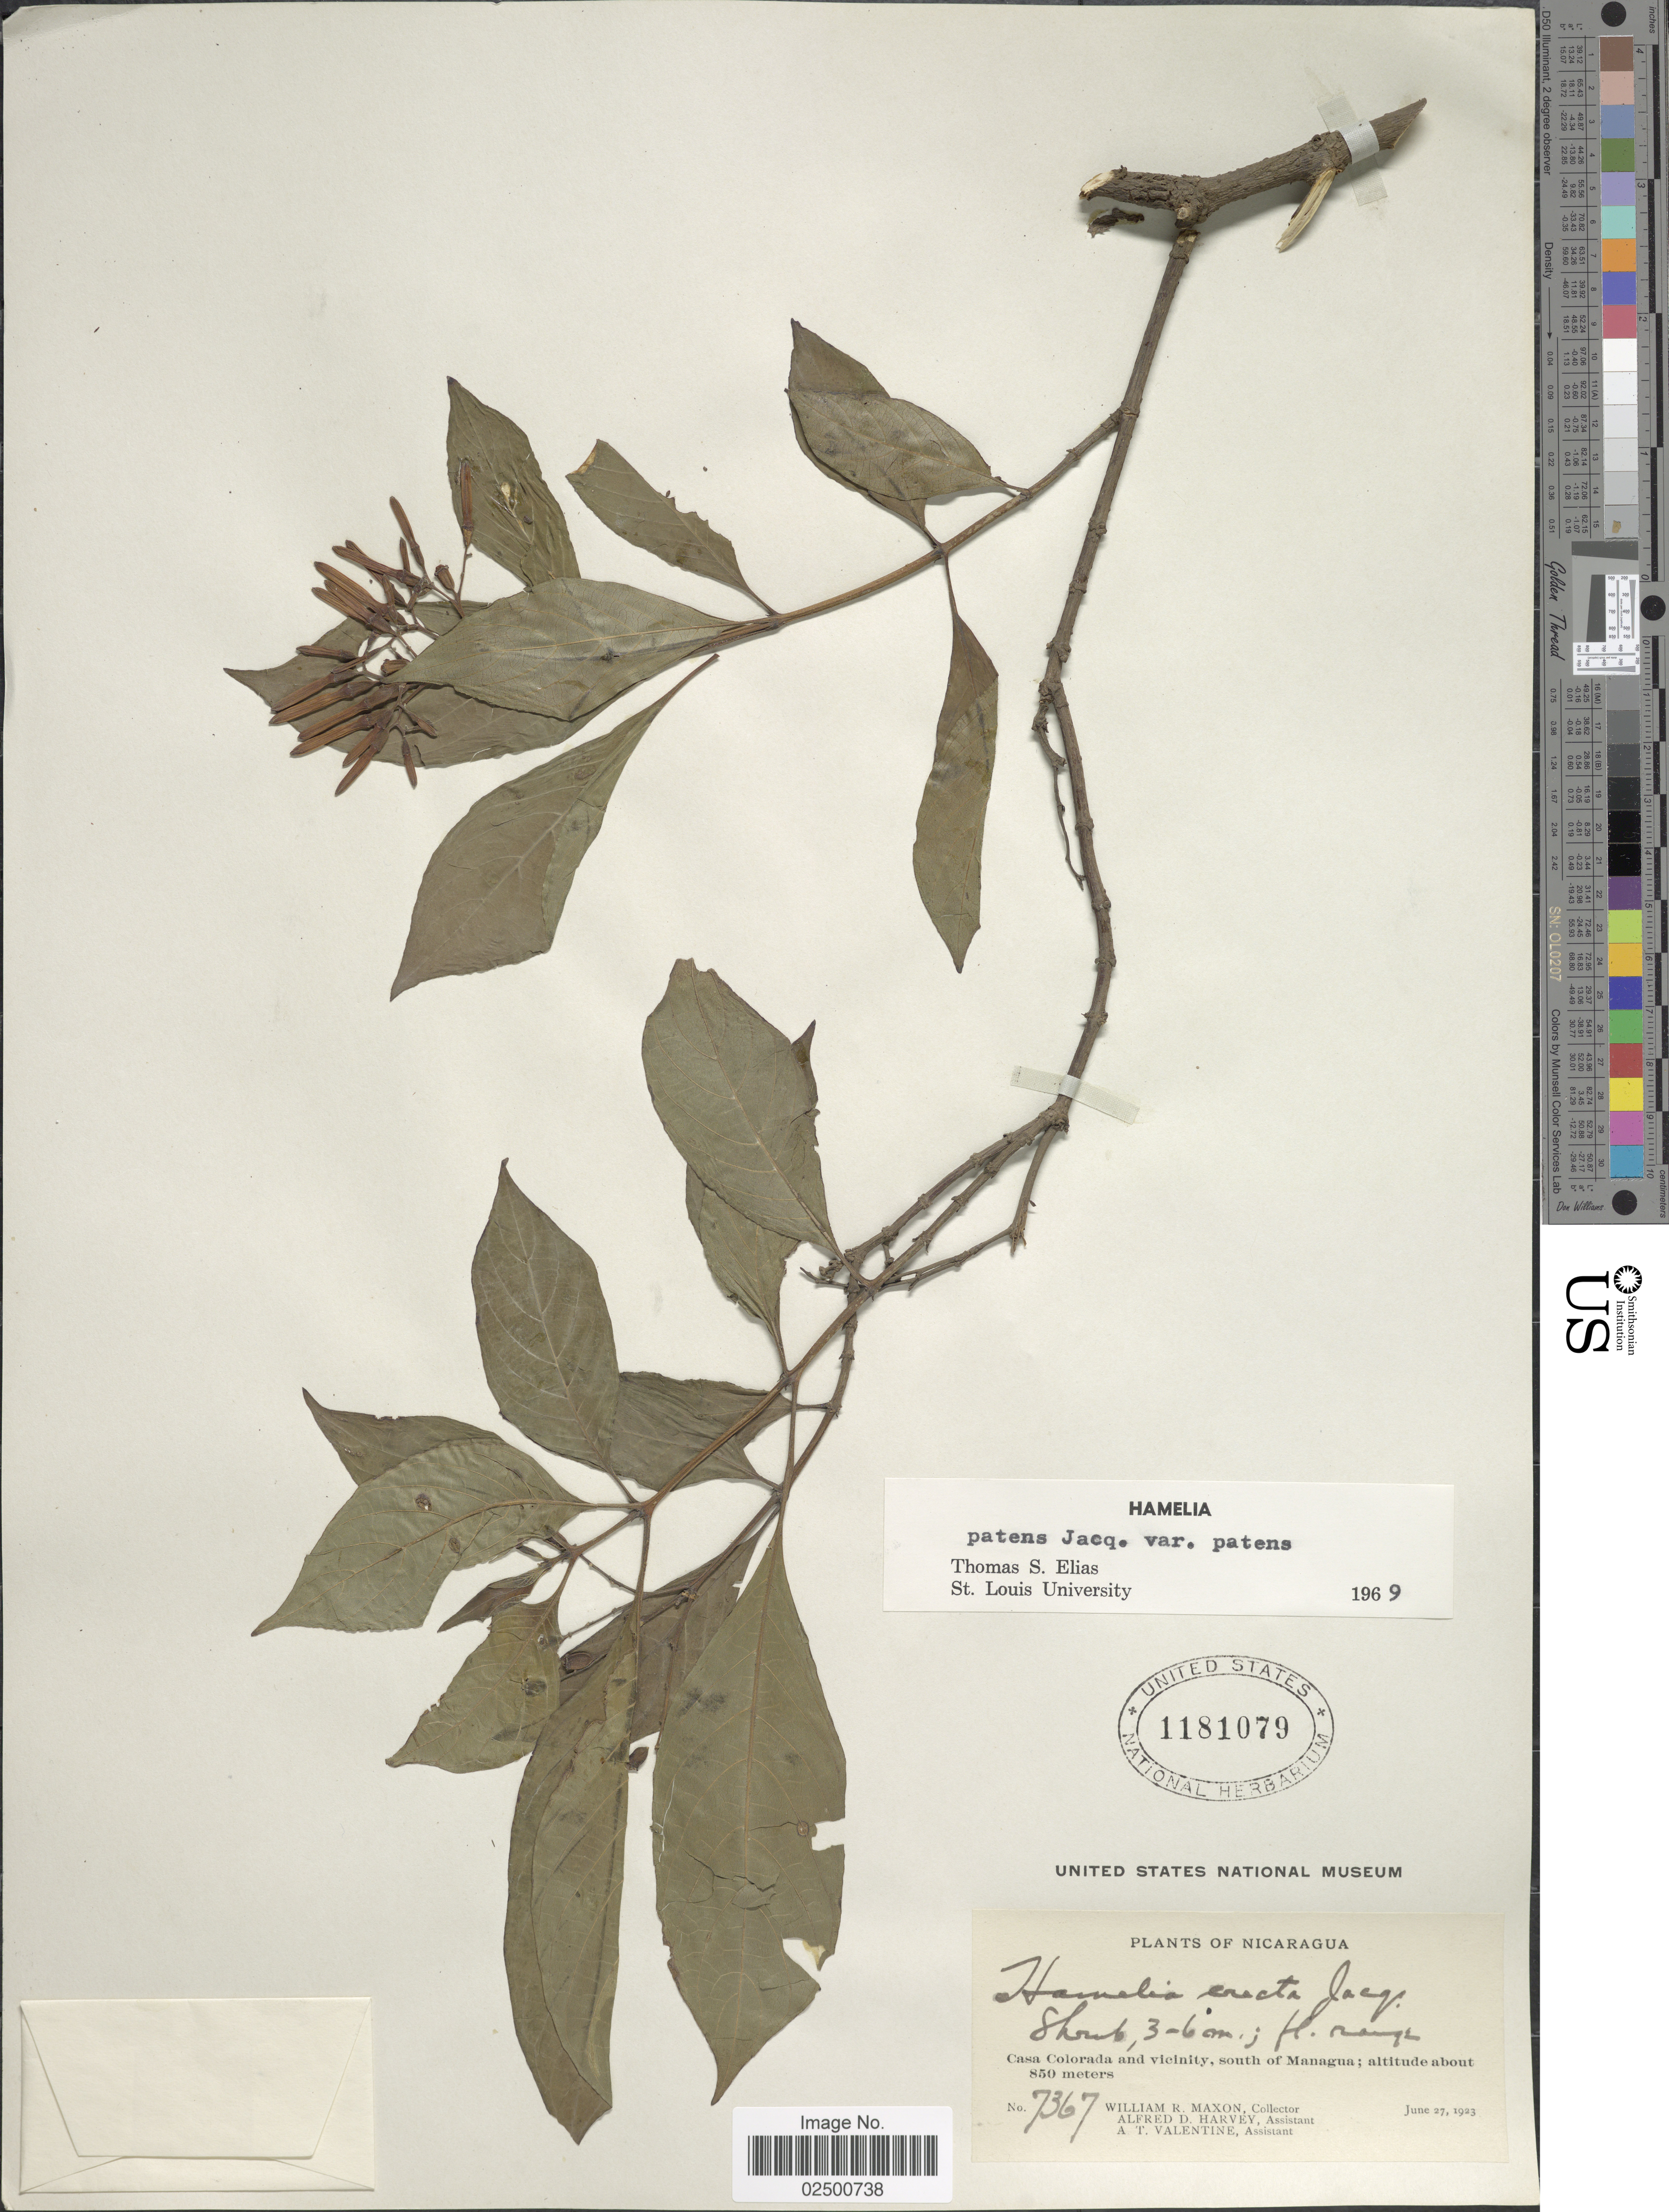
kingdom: Plantae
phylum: Tracheophyta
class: Magnoliopsida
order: Gentianales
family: Rubiaceae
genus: Hamelia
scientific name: Hamelia patens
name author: Jacq.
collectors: W. R. Maxon, A. D. Harvey & A. Valentine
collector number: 7367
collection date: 1923-06-27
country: Nicaragua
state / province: Managua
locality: Casa Colorada and vicinity, south of Managua.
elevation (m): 850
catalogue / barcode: US 1181079